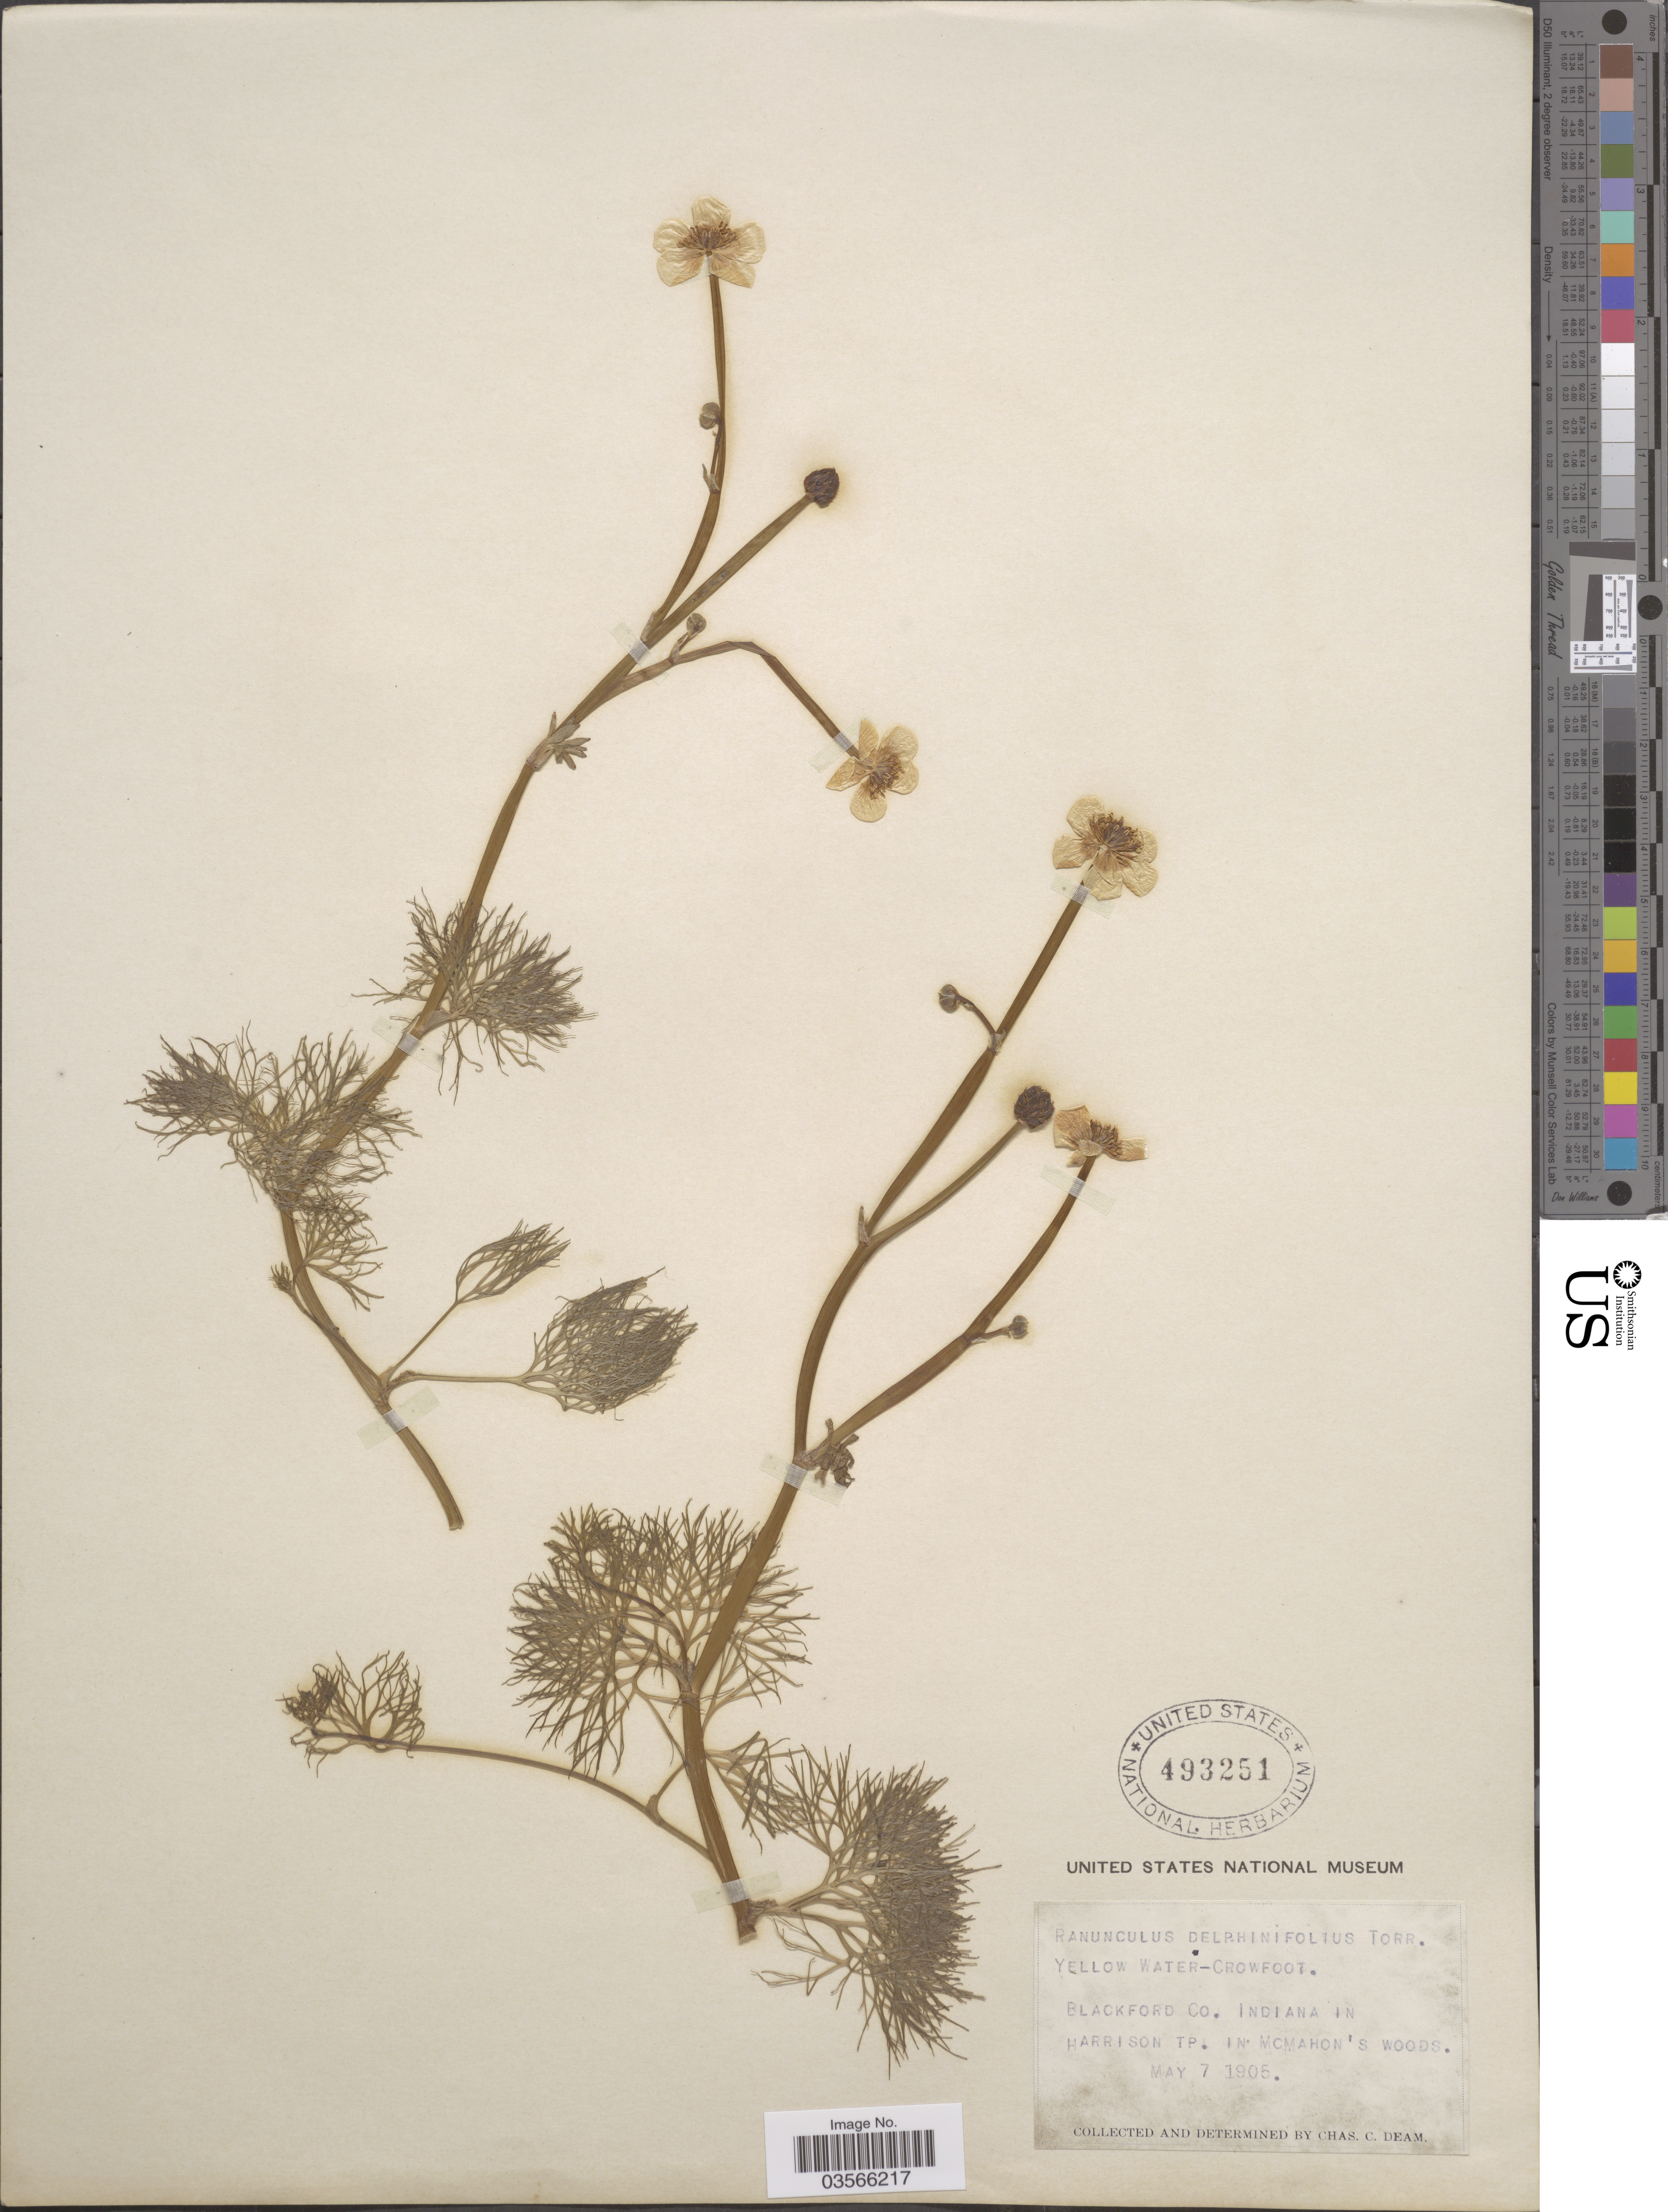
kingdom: Plantae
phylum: Tracheophyta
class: Magnoliopsida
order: Ranunculales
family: Ranunculaceae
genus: Ranunculus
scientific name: Ranunculus flabellaris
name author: Raf.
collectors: C. C. Deam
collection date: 1905-05-07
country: United States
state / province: Indiana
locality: Blackford Co. In Harrison Tp. In McMahon's Woods.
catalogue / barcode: US 493251